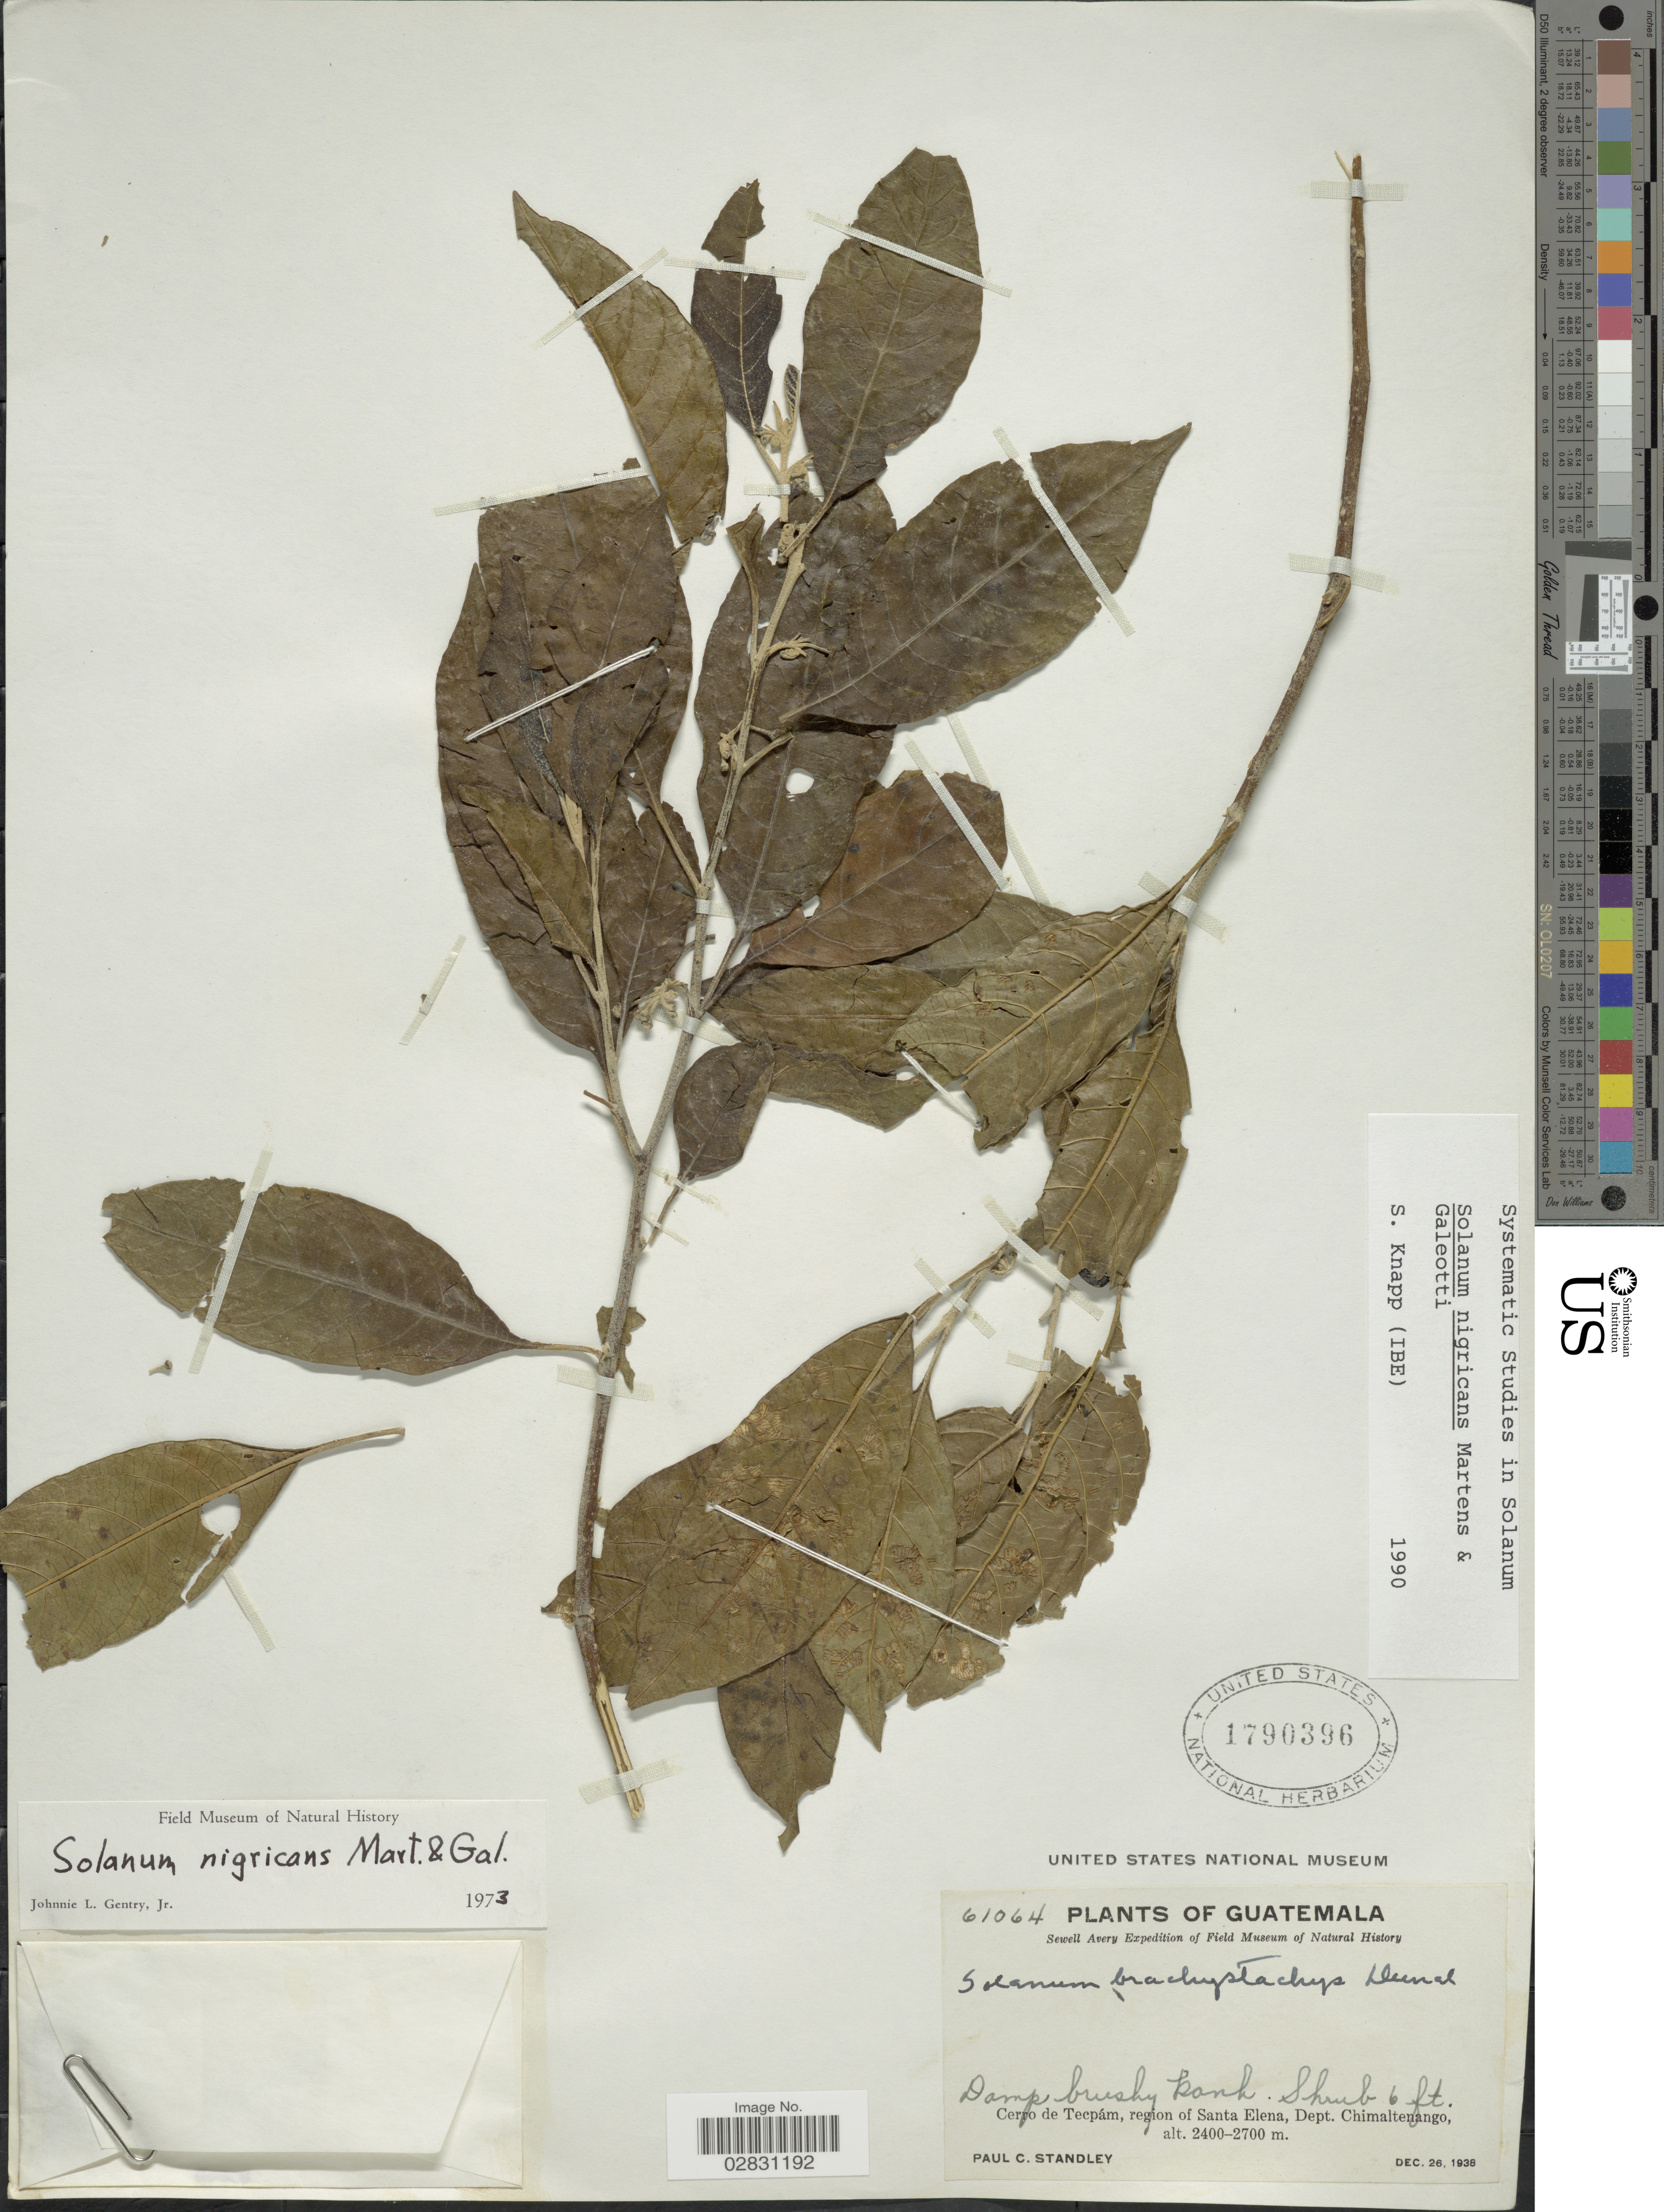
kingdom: Plantae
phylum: Tracheophyta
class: Magnoliopsida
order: Solanales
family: Solanaceae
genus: Solanum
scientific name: Solanum nigricans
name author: M. Martens & Galeotti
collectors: P. C. Standley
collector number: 61064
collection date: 1938-12-26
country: Guatemala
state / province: Chimaltenango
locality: Cerro de Tecpám, region of Santa Elena, Dept. Chimaltenango.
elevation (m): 2400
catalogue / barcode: US 1790396